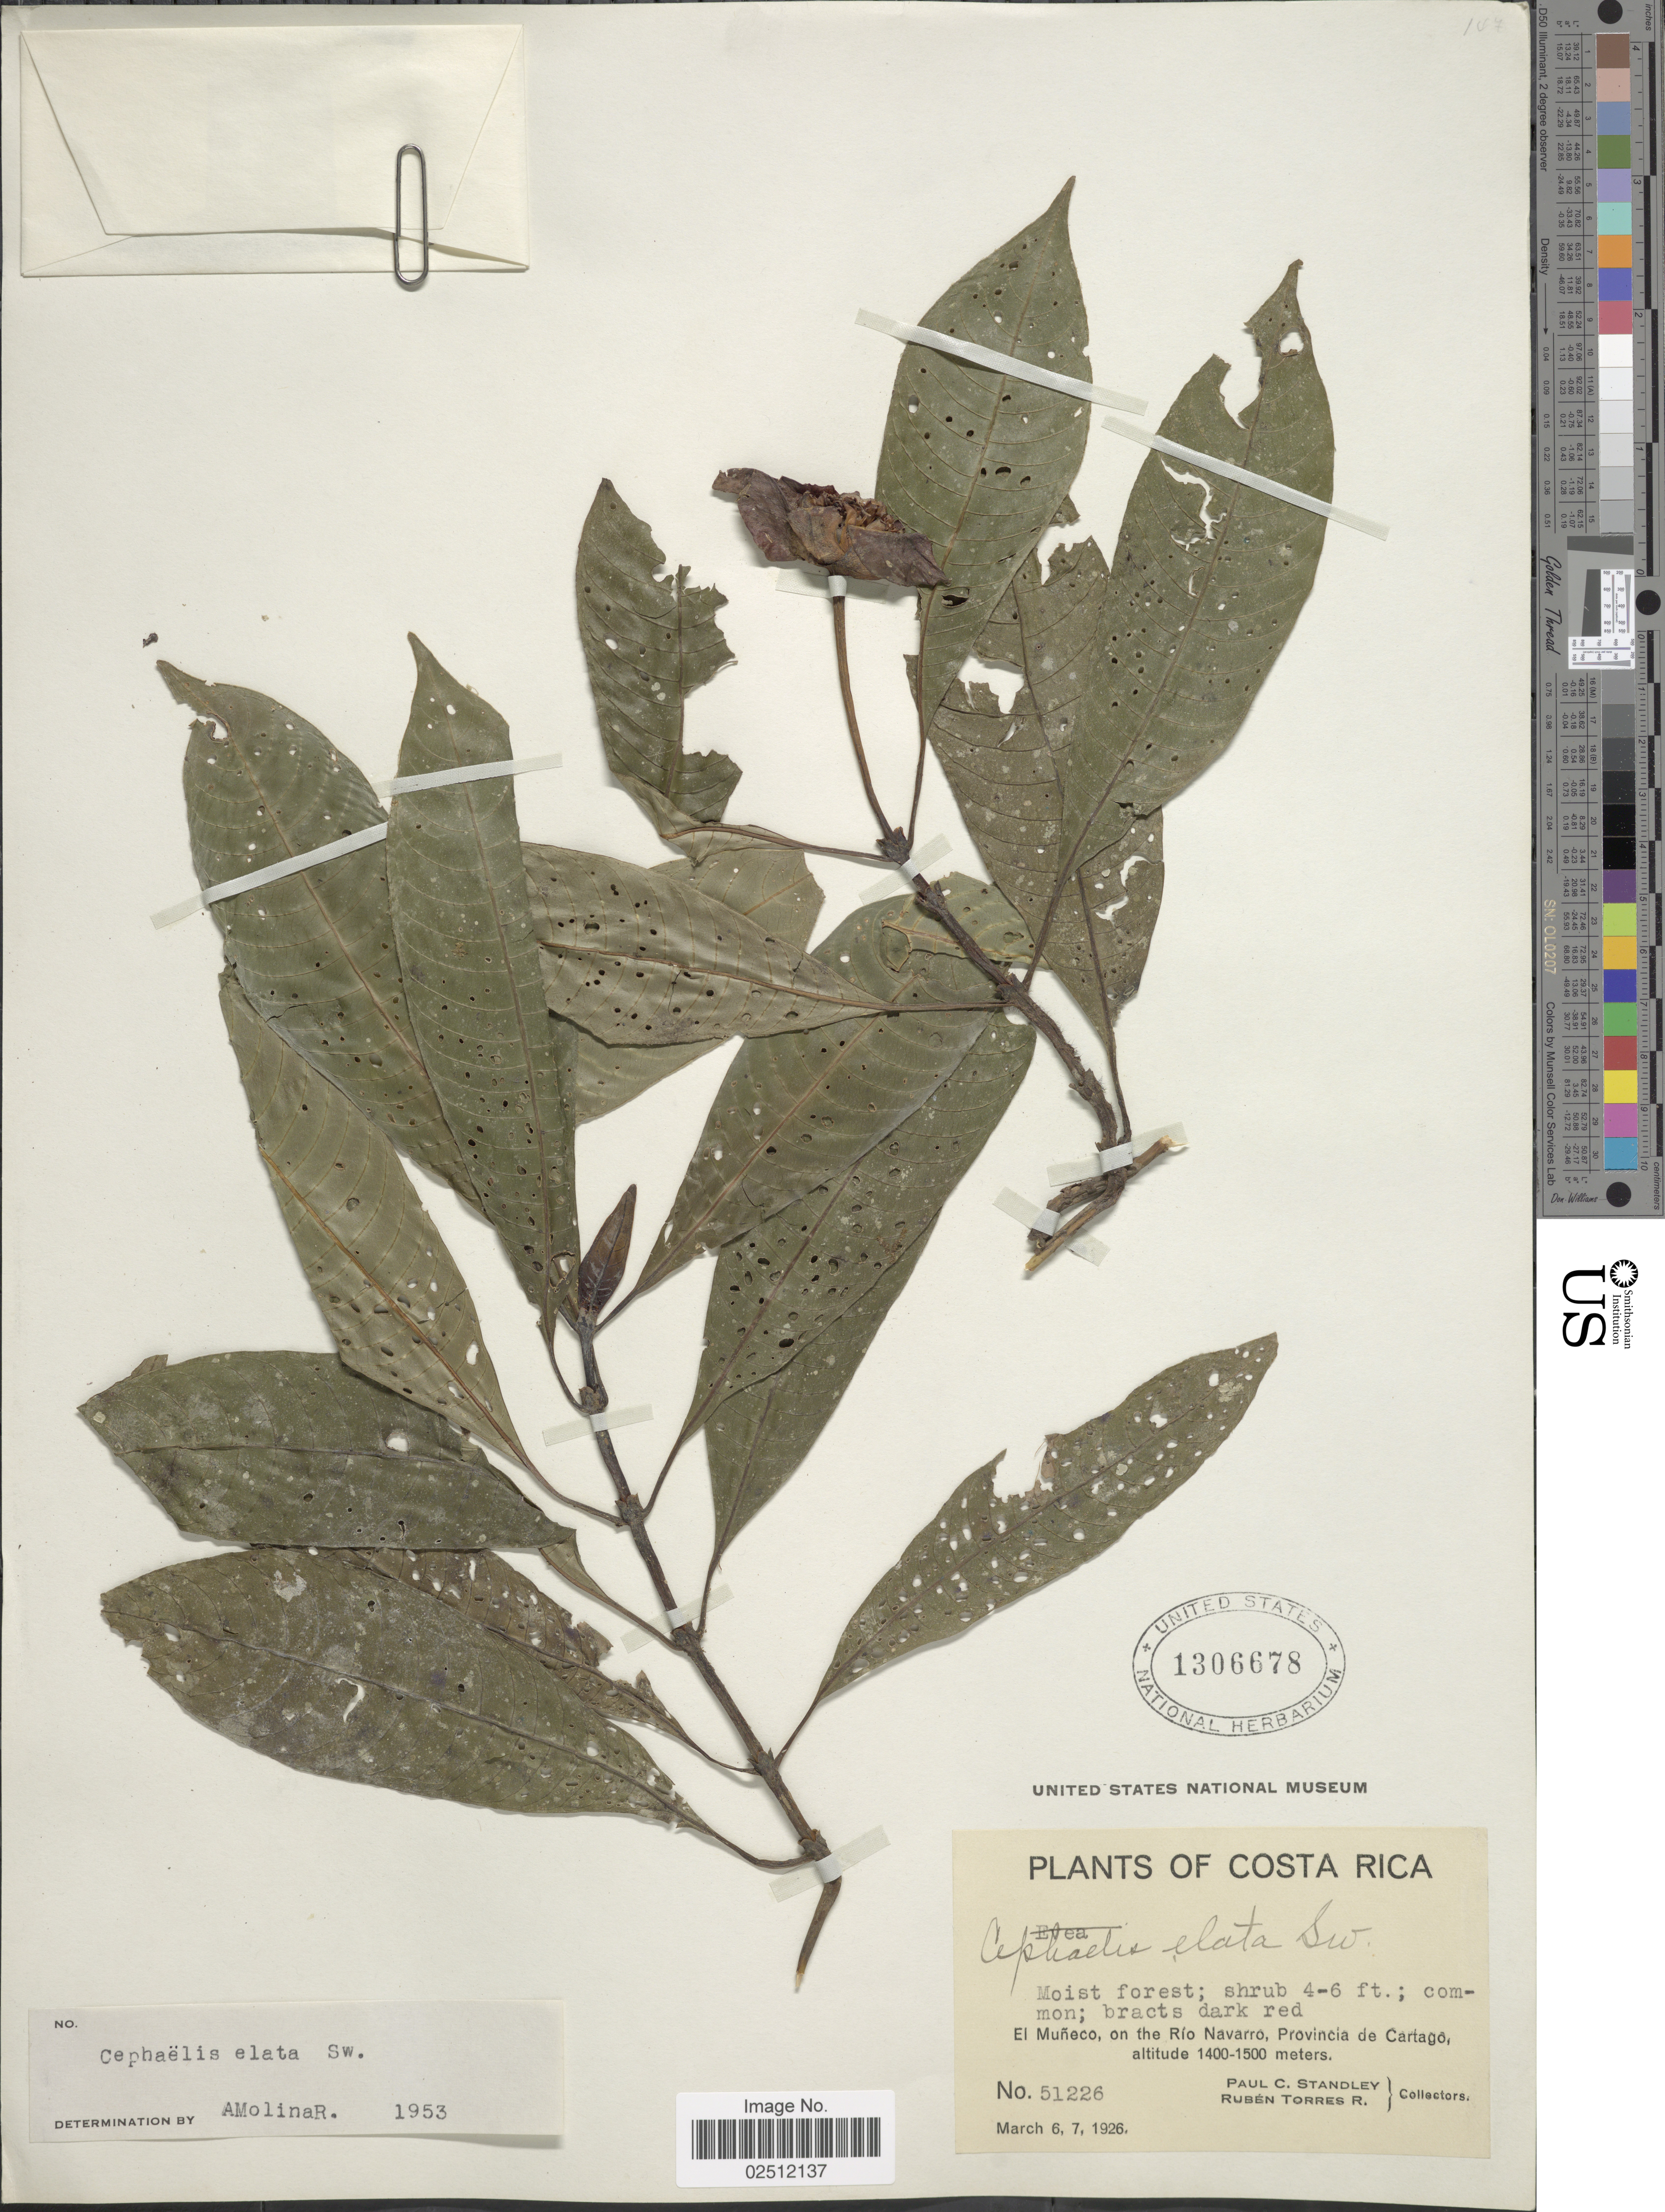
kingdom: Plantae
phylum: Tracheophyta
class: Magnoliopsida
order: Gentianales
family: Rubiaceae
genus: Psychotria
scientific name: Psychotria elata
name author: (Sw.) Hammel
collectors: P. C. Standley & R. Torres Rojas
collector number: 51226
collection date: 1926-03-06/1926-03-07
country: Costa Rica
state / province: Cartago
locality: Moist forest; El Muñeco, on the Río Navarro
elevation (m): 1400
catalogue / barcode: US 1306678